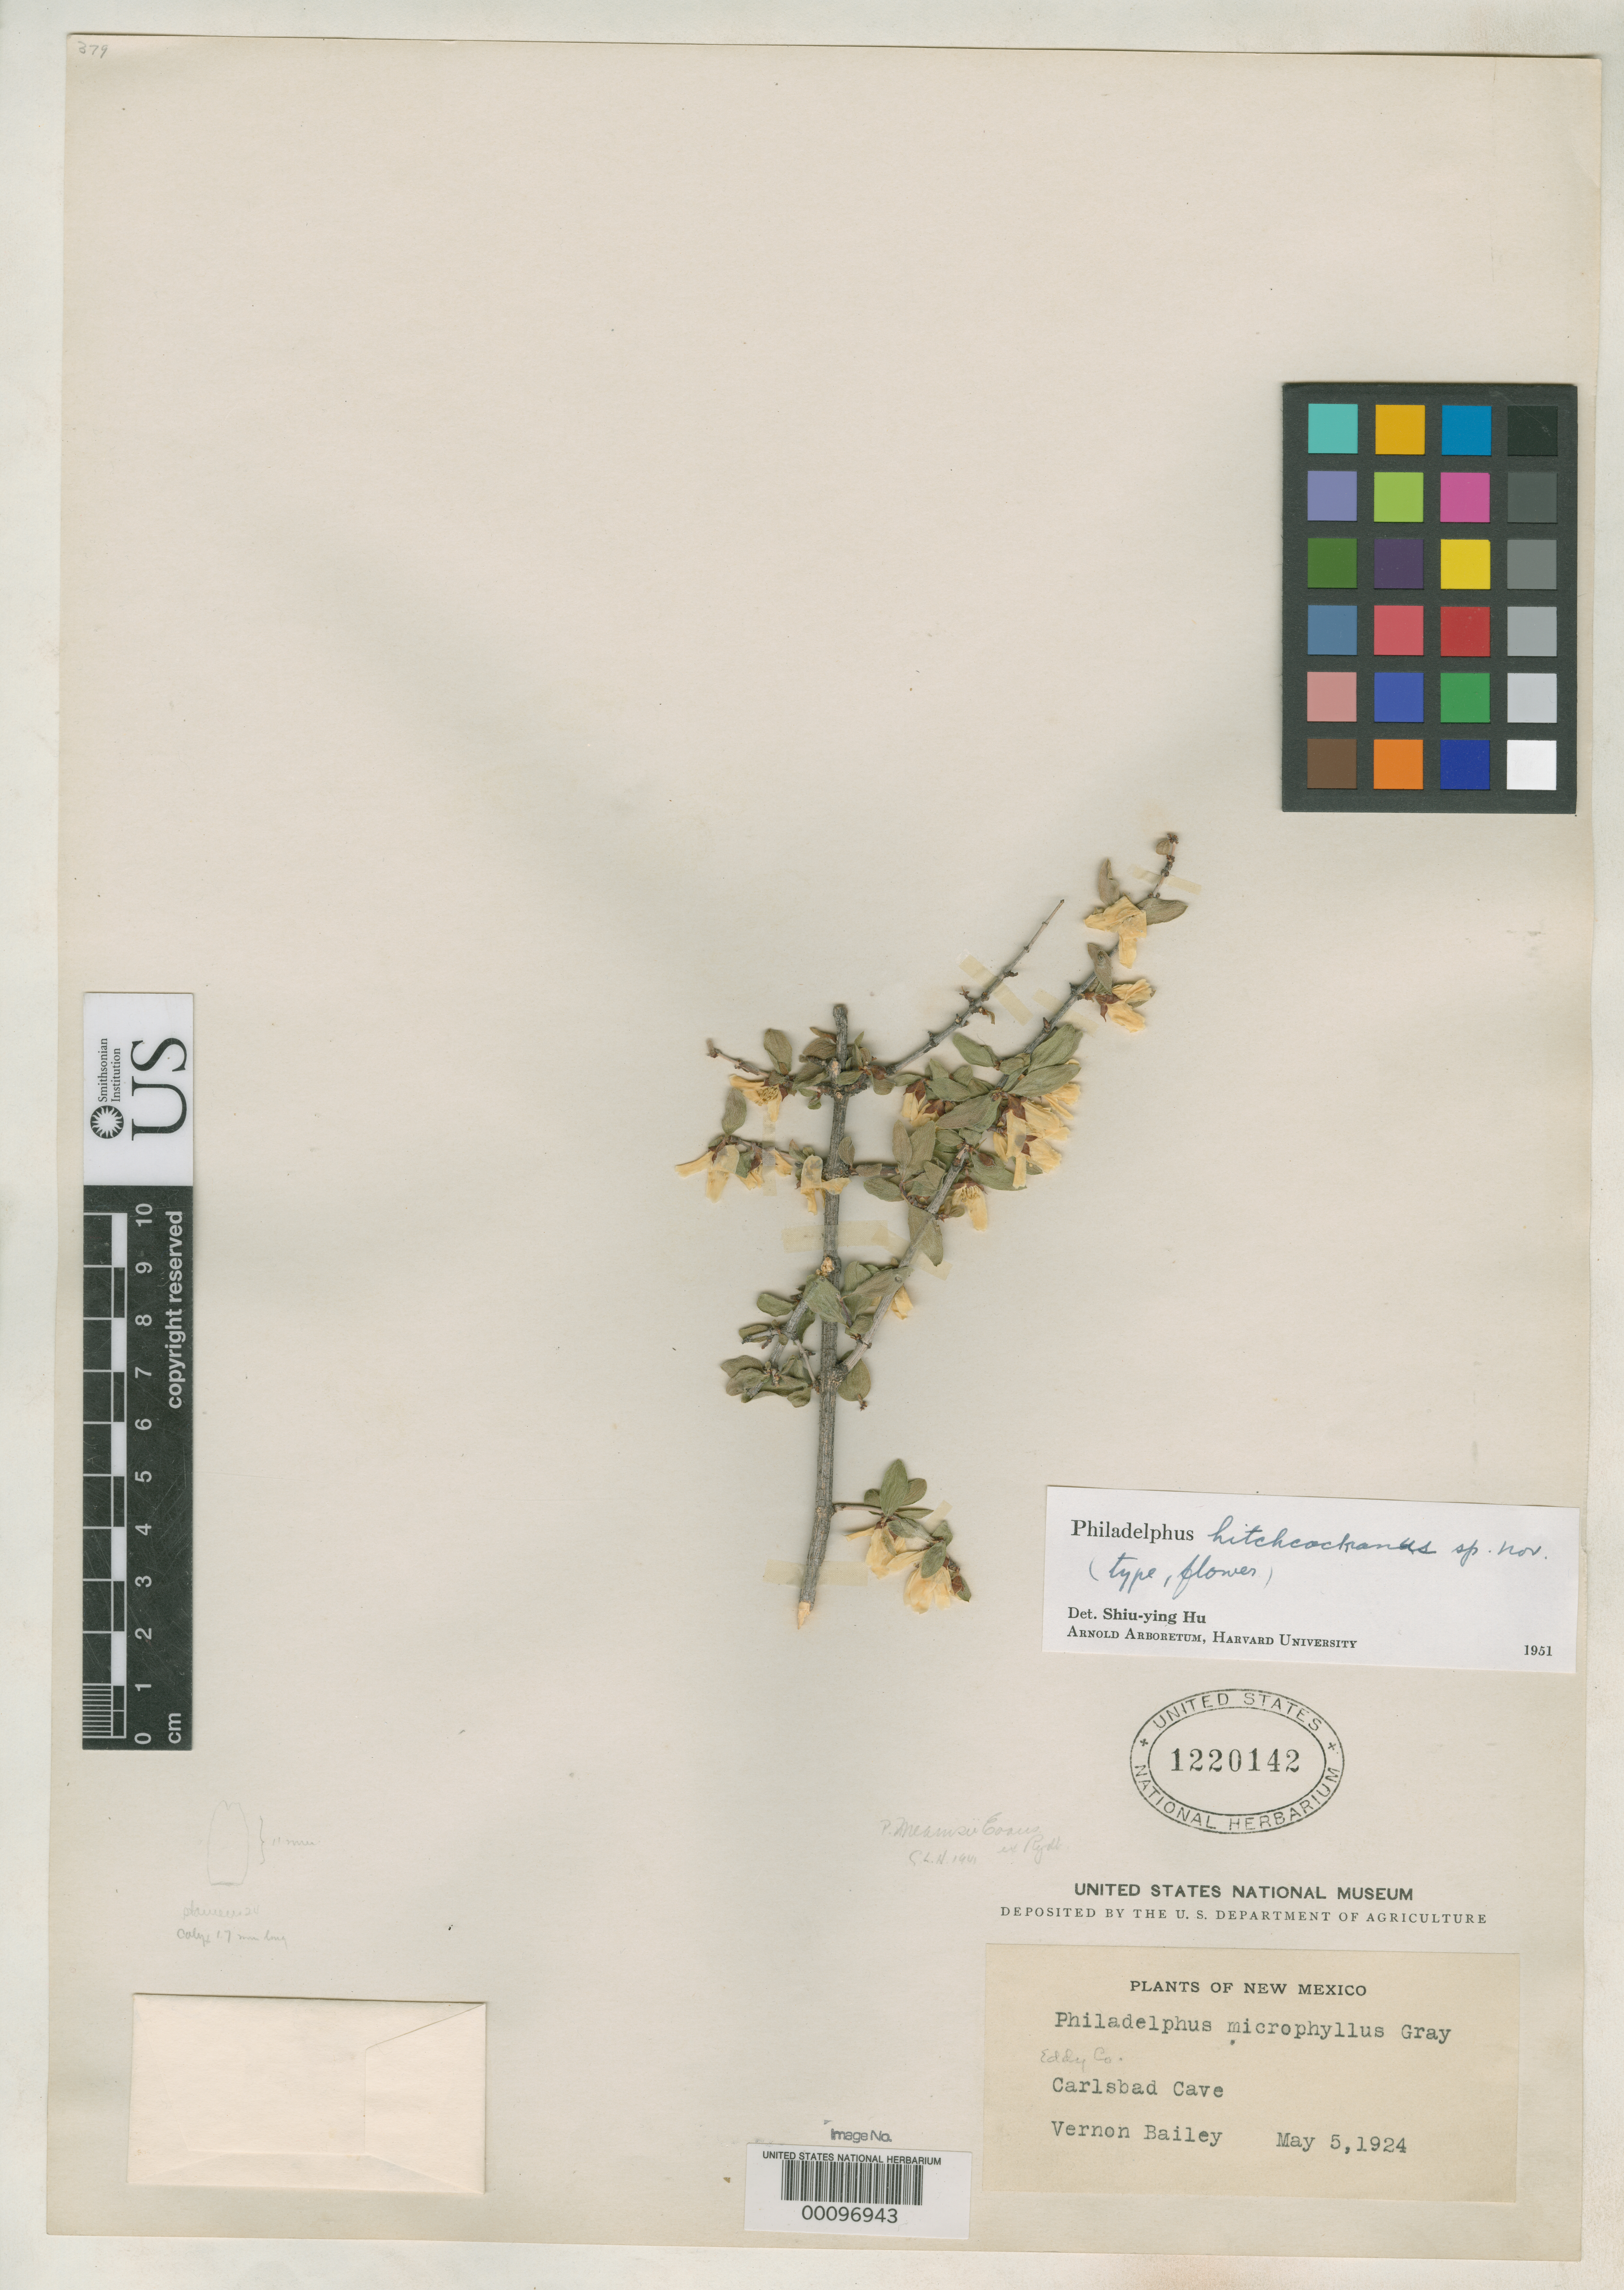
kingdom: Plantae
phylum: Tracheophyta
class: Magnoliopsida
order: Cornales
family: Hydrangeaceae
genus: Philadelphus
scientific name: Philadelphus hitchcockianus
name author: S.Y. Hu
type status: Type Collection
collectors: V. O. Bailey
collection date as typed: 05 May 1924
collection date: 1924-05-05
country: United States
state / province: New Mexico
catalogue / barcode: US 1220142